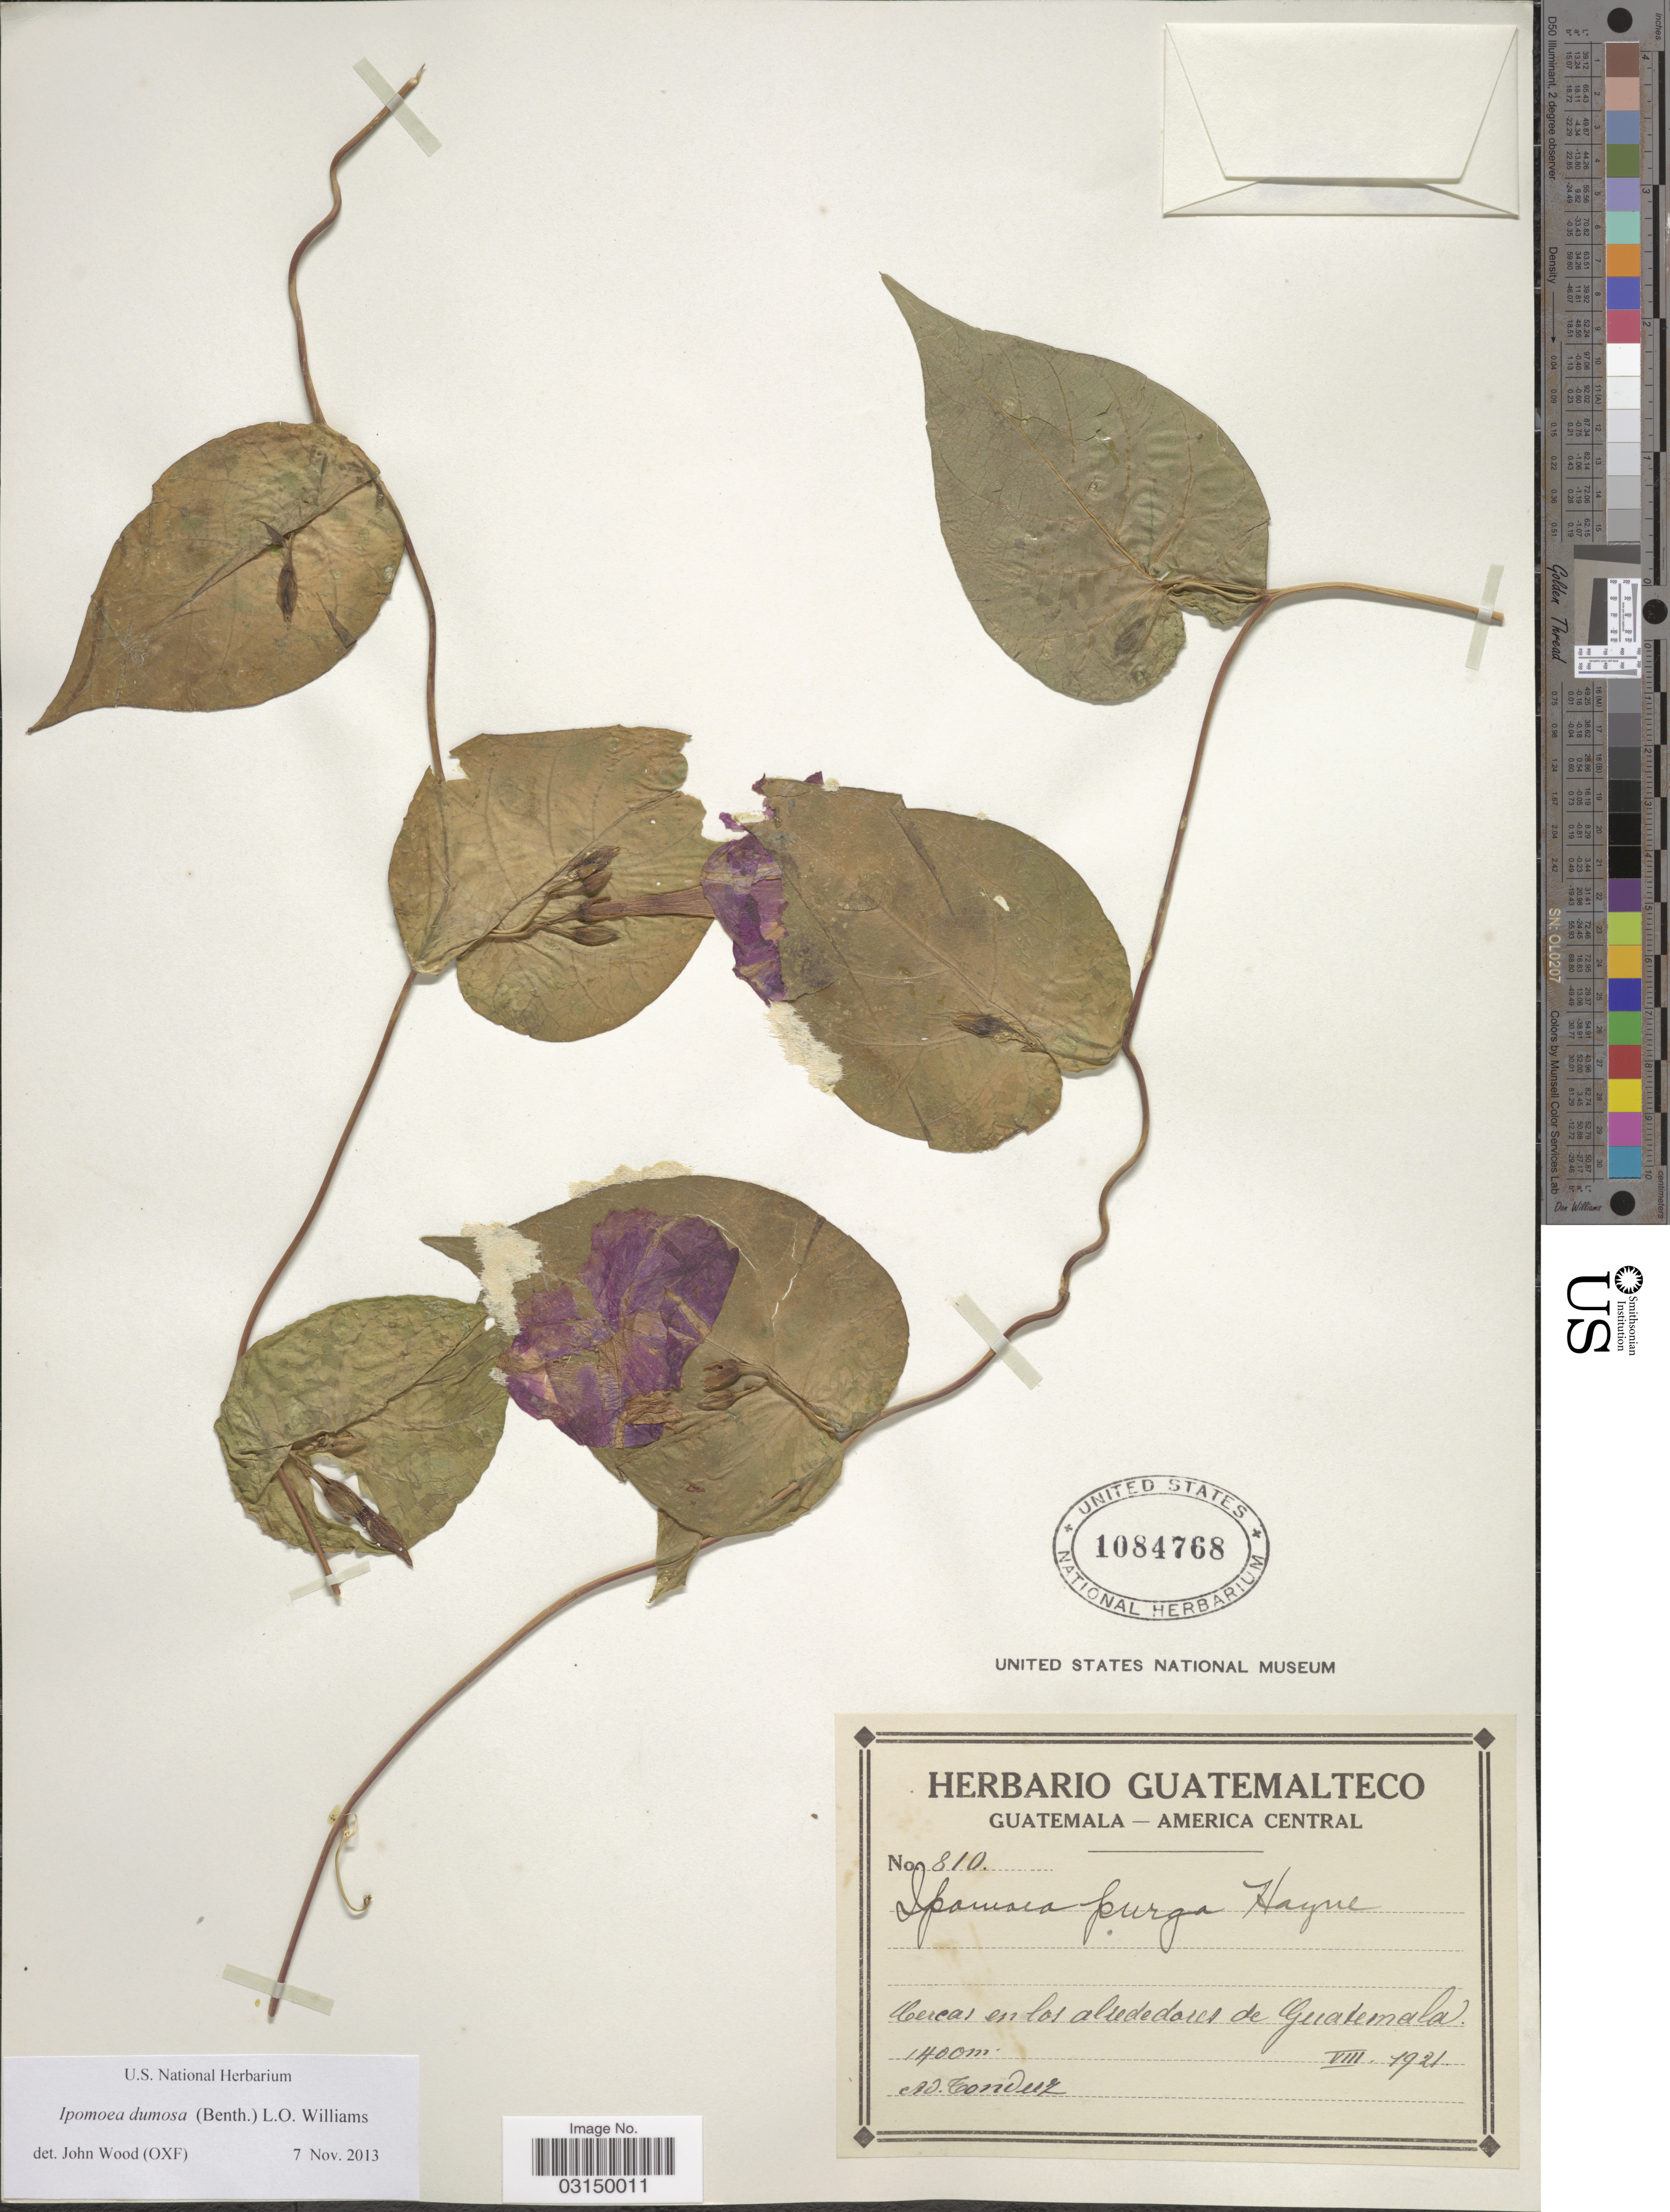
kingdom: Plantae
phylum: Tracheophyta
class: Magnoliopsida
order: Solanales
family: Convolvulaceae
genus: Ipomoea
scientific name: Ipomoea dumosa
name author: (Benth.) L.O. Williams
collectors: A. Tonduz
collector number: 810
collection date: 1921-08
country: Guatemala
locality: Cercas en los alrededores de Guatemala.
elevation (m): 1400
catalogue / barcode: US 1084768